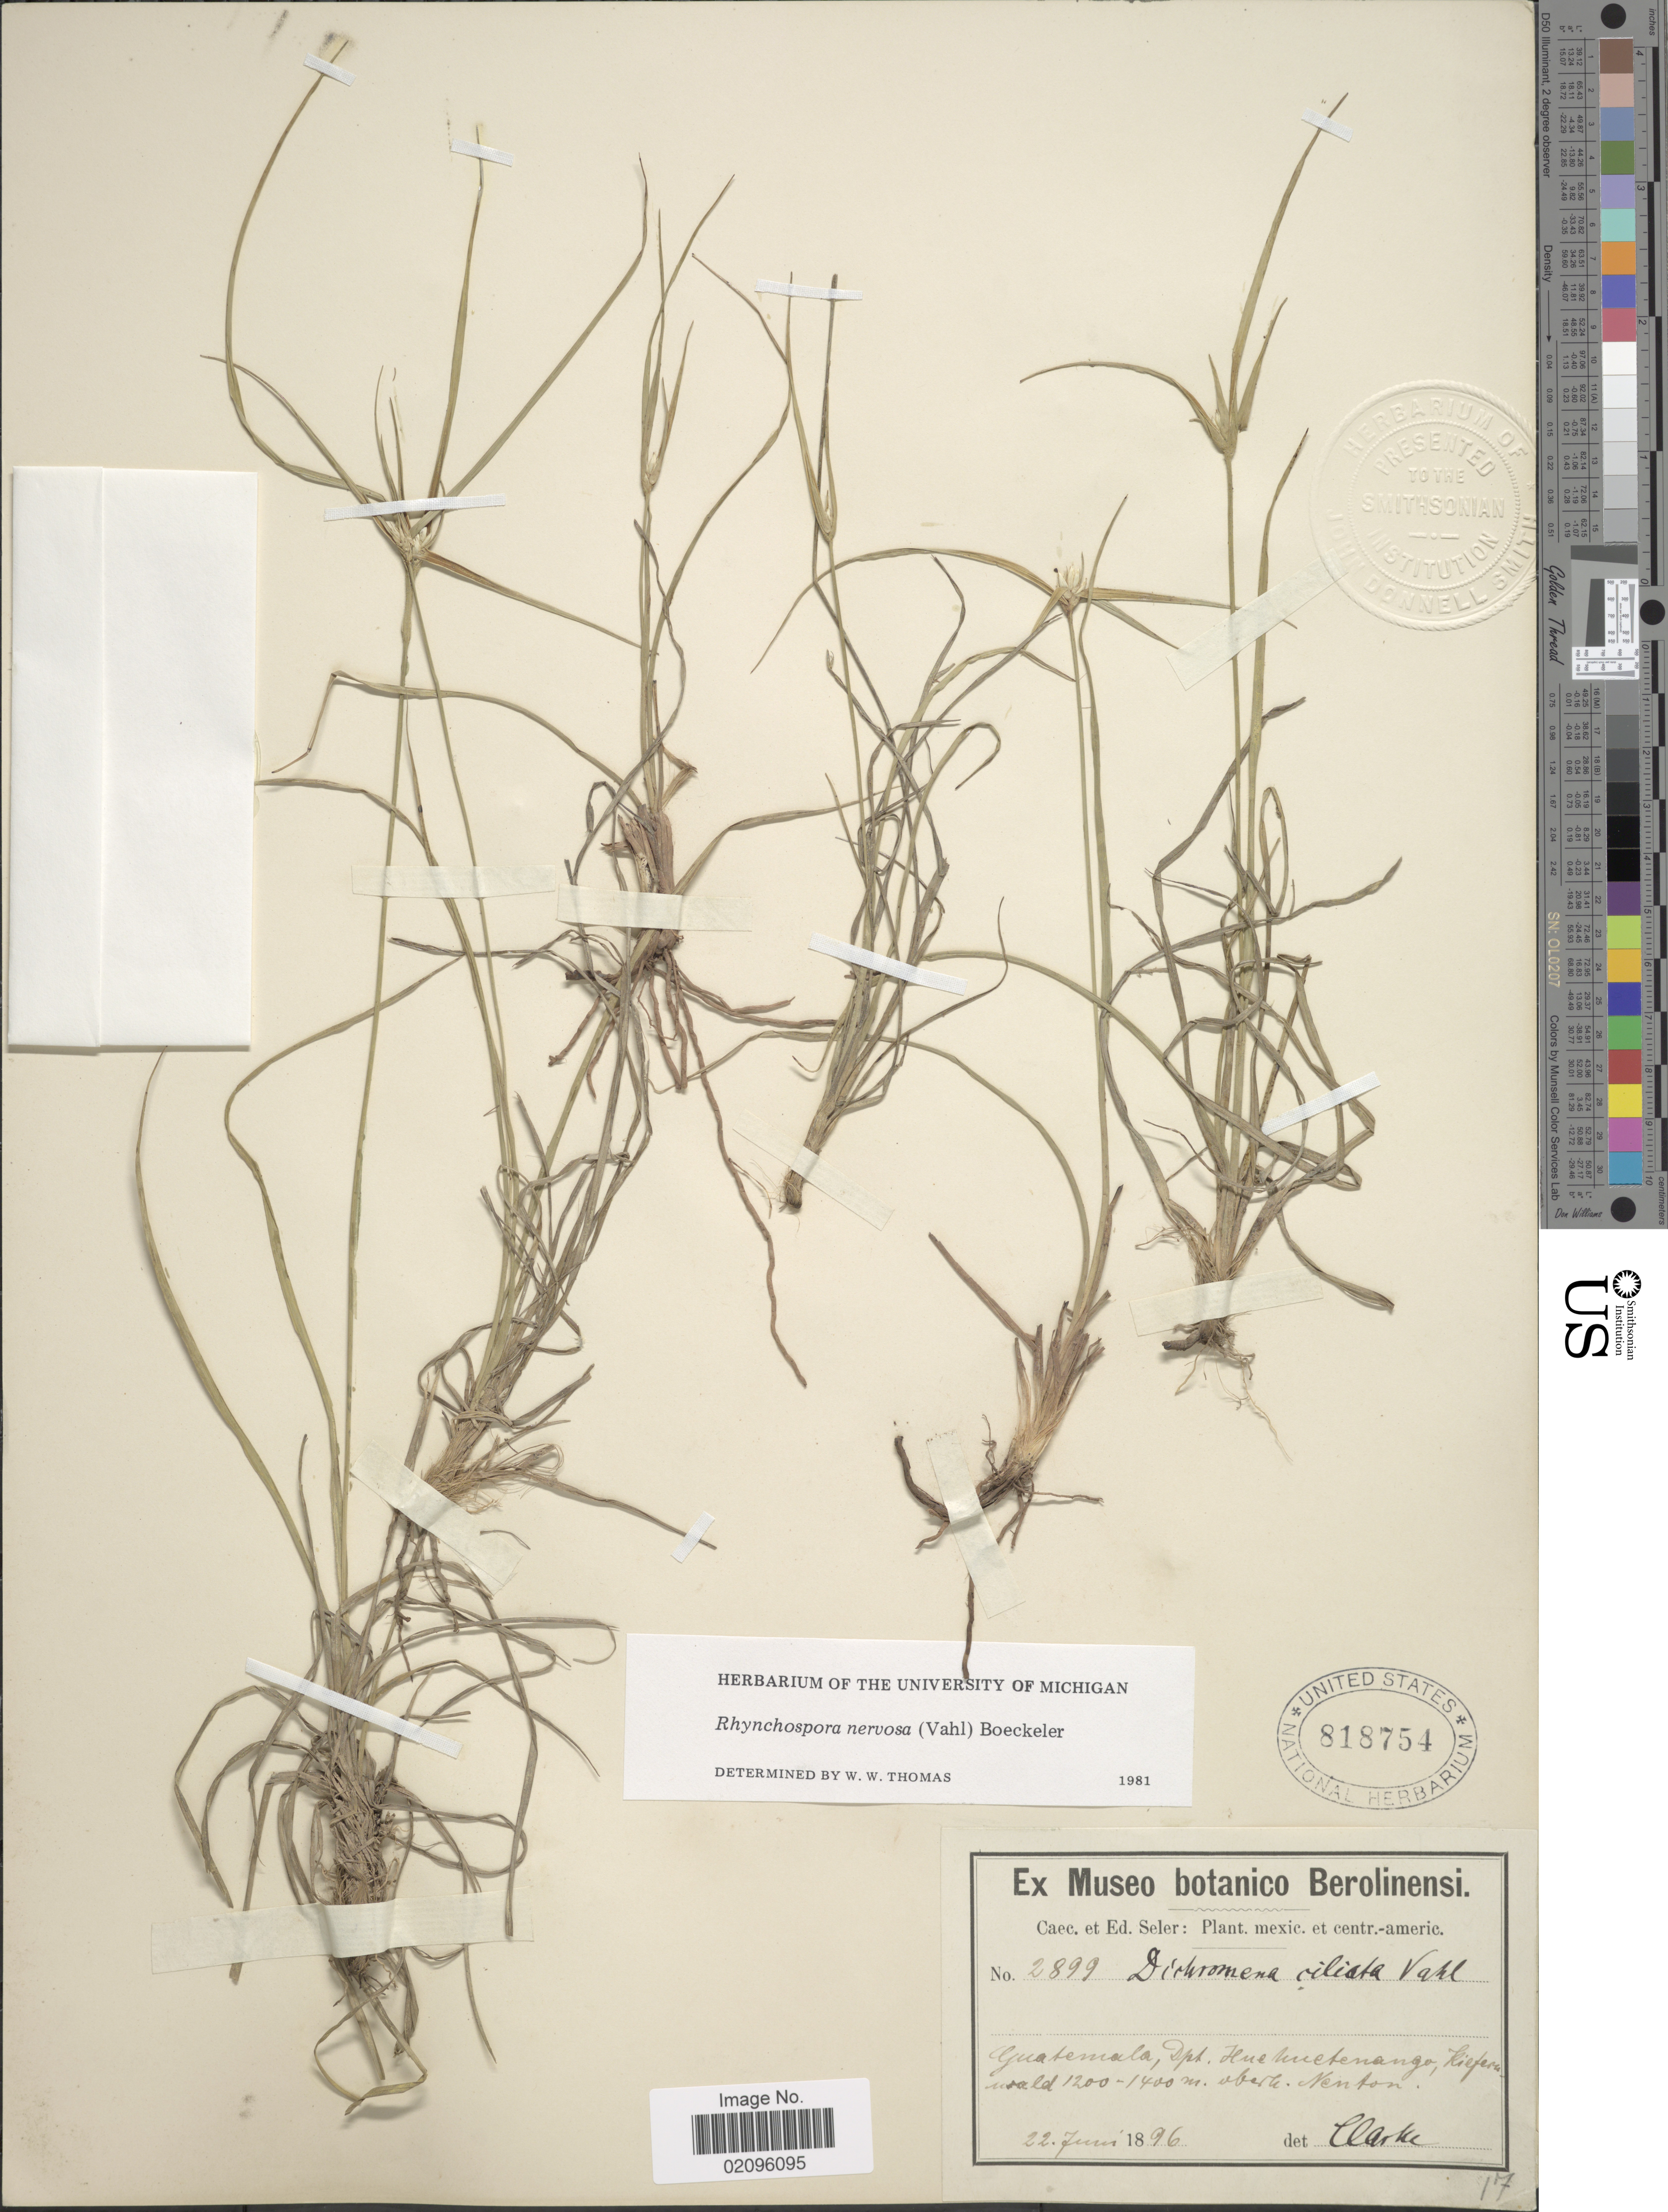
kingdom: Plantae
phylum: Tracheophyta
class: Liliopsida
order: Poales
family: Cyperaceae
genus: Rhynchospora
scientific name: Rhynchospora nervosa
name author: (Vahl) Boeckeler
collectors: ex Caec. et Ed Seler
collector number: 2899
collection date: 1896-06-22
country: Guatemala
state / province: Huehuetenango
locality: Kiefernwald, oberh. Nentón.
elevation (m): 1200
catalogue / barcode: US 818754